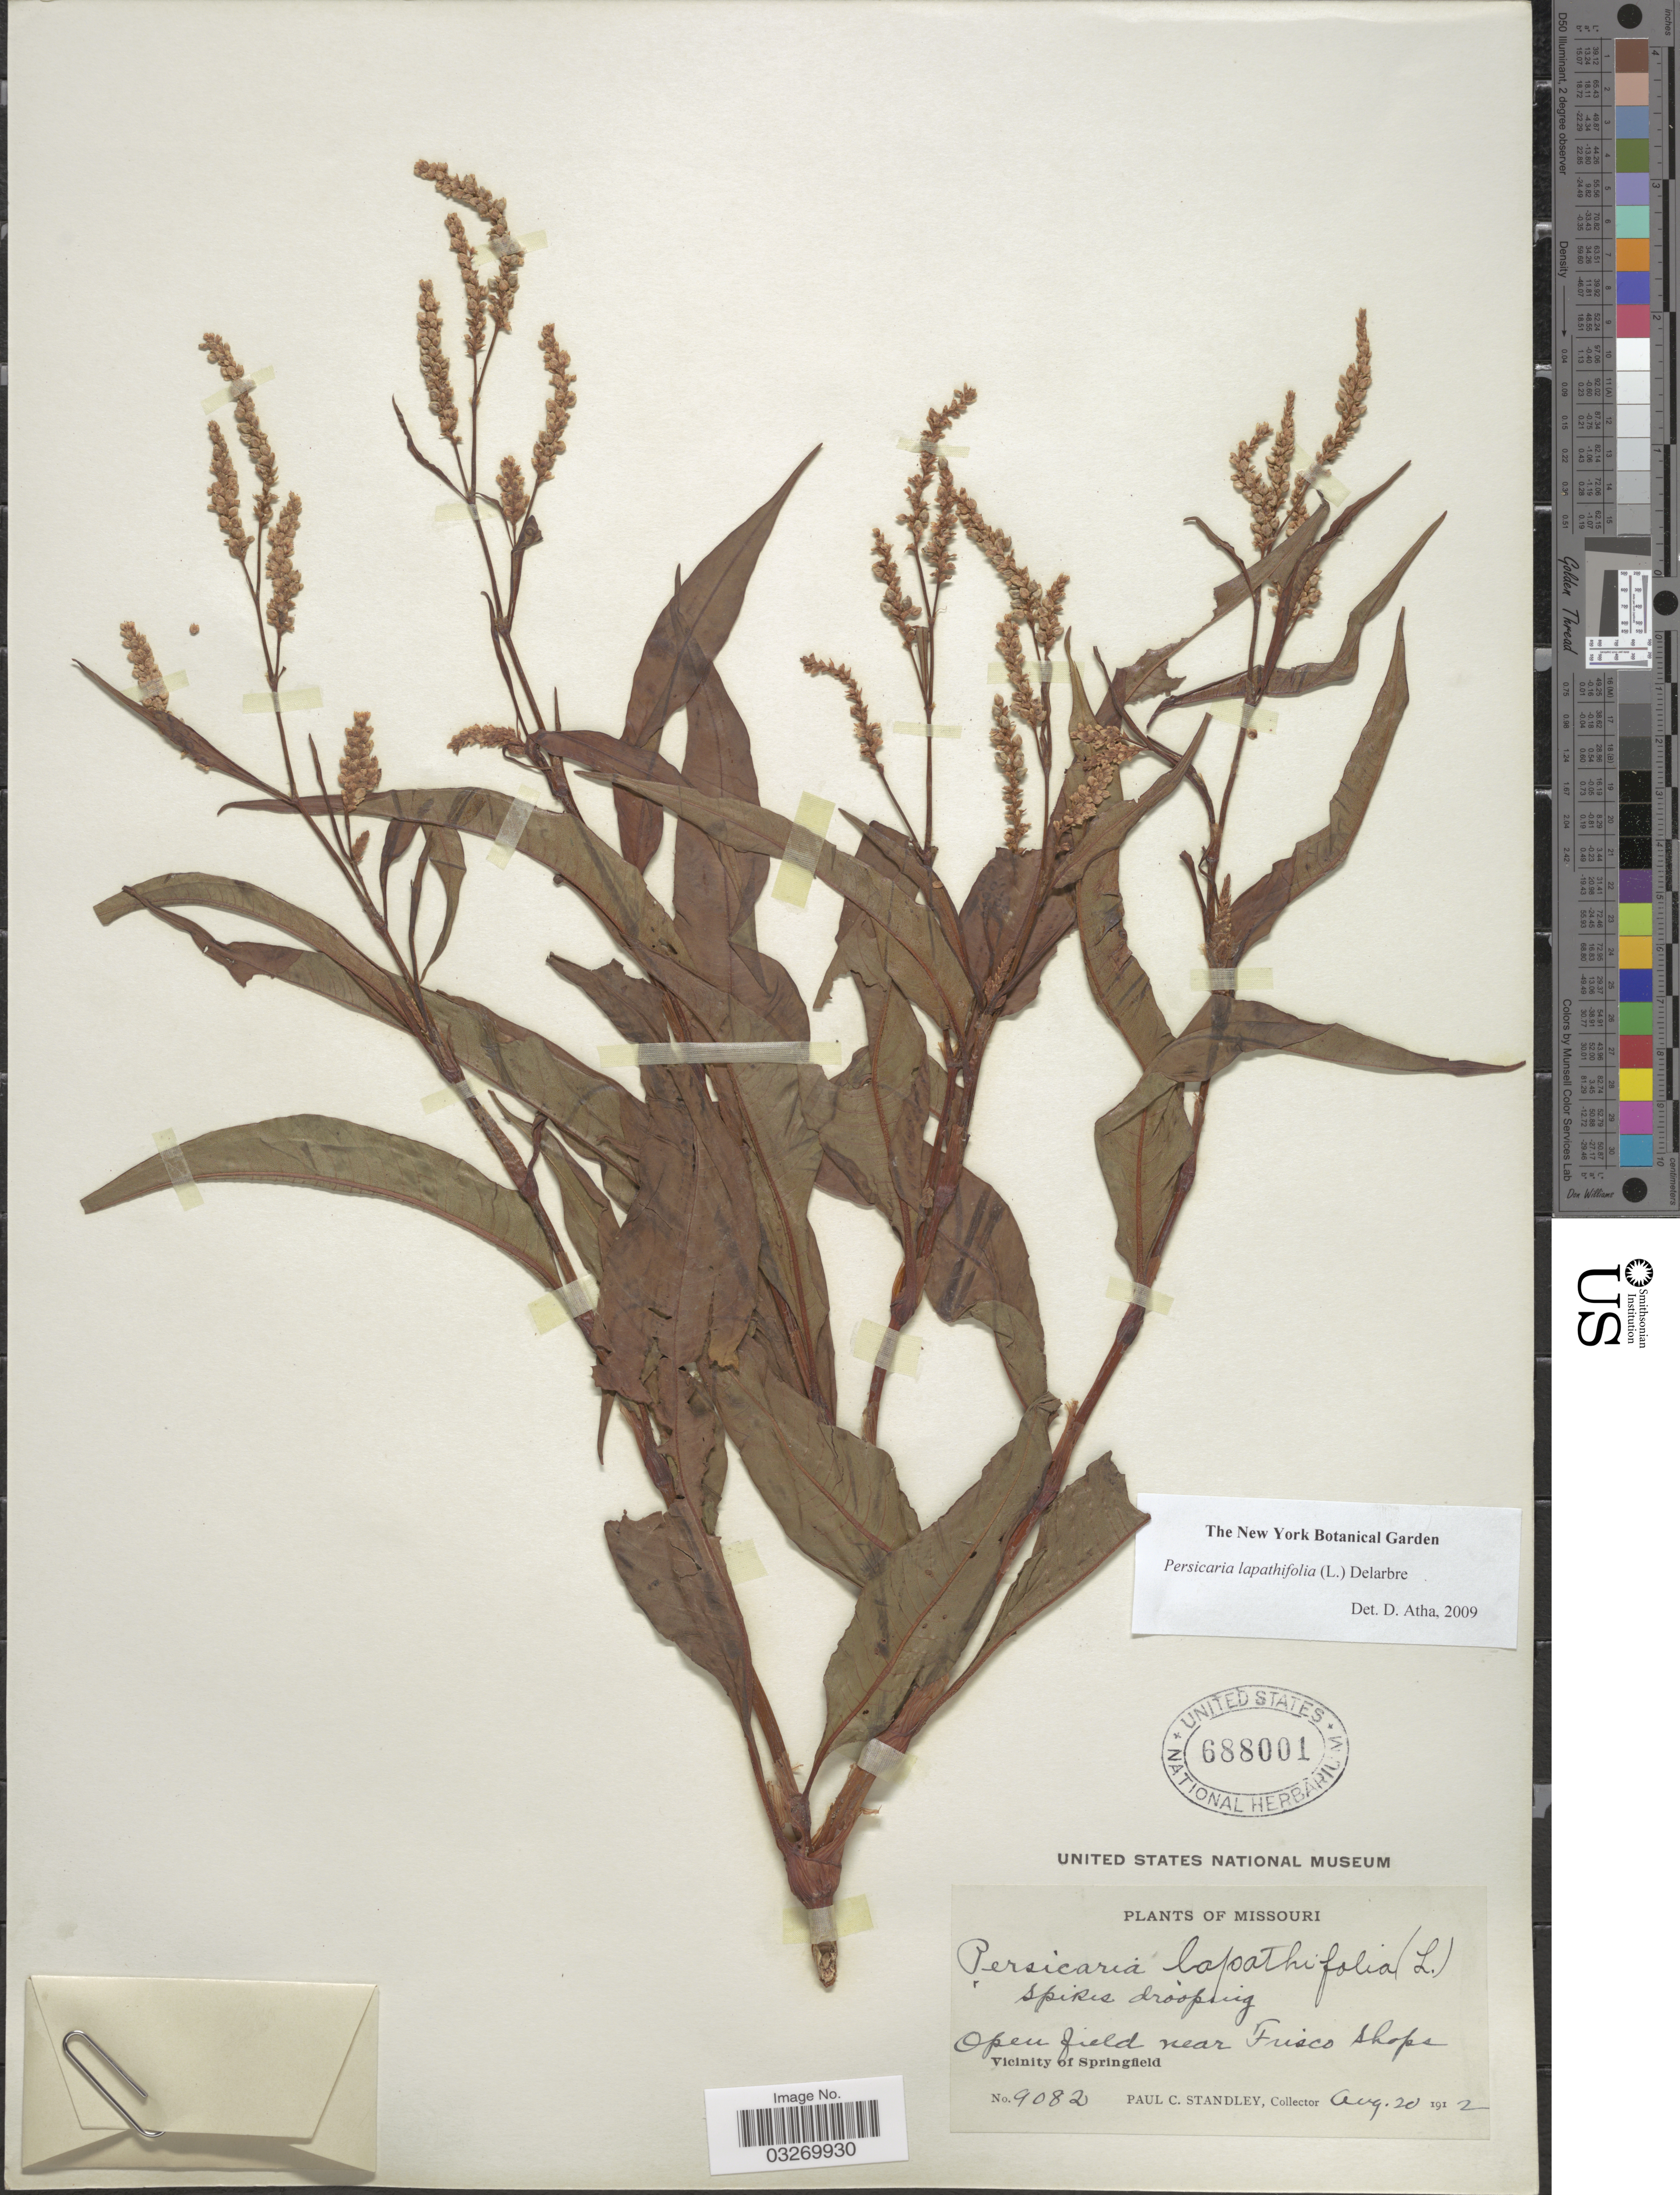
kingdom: Plantae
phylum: Tracheophyta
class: Magnoliopsida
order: Caryophyllales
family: Polygonaceae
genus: Persicaria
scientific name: Persicaria lapathifolia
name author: (L.) Delarbre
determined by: Atha, D. E.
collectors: P. C. Standley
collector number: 9082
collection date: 1912-08-20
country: United States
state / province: Missouri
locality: Open field near Frisco shops. Vicinity of Springfield.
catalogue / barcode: US 688001